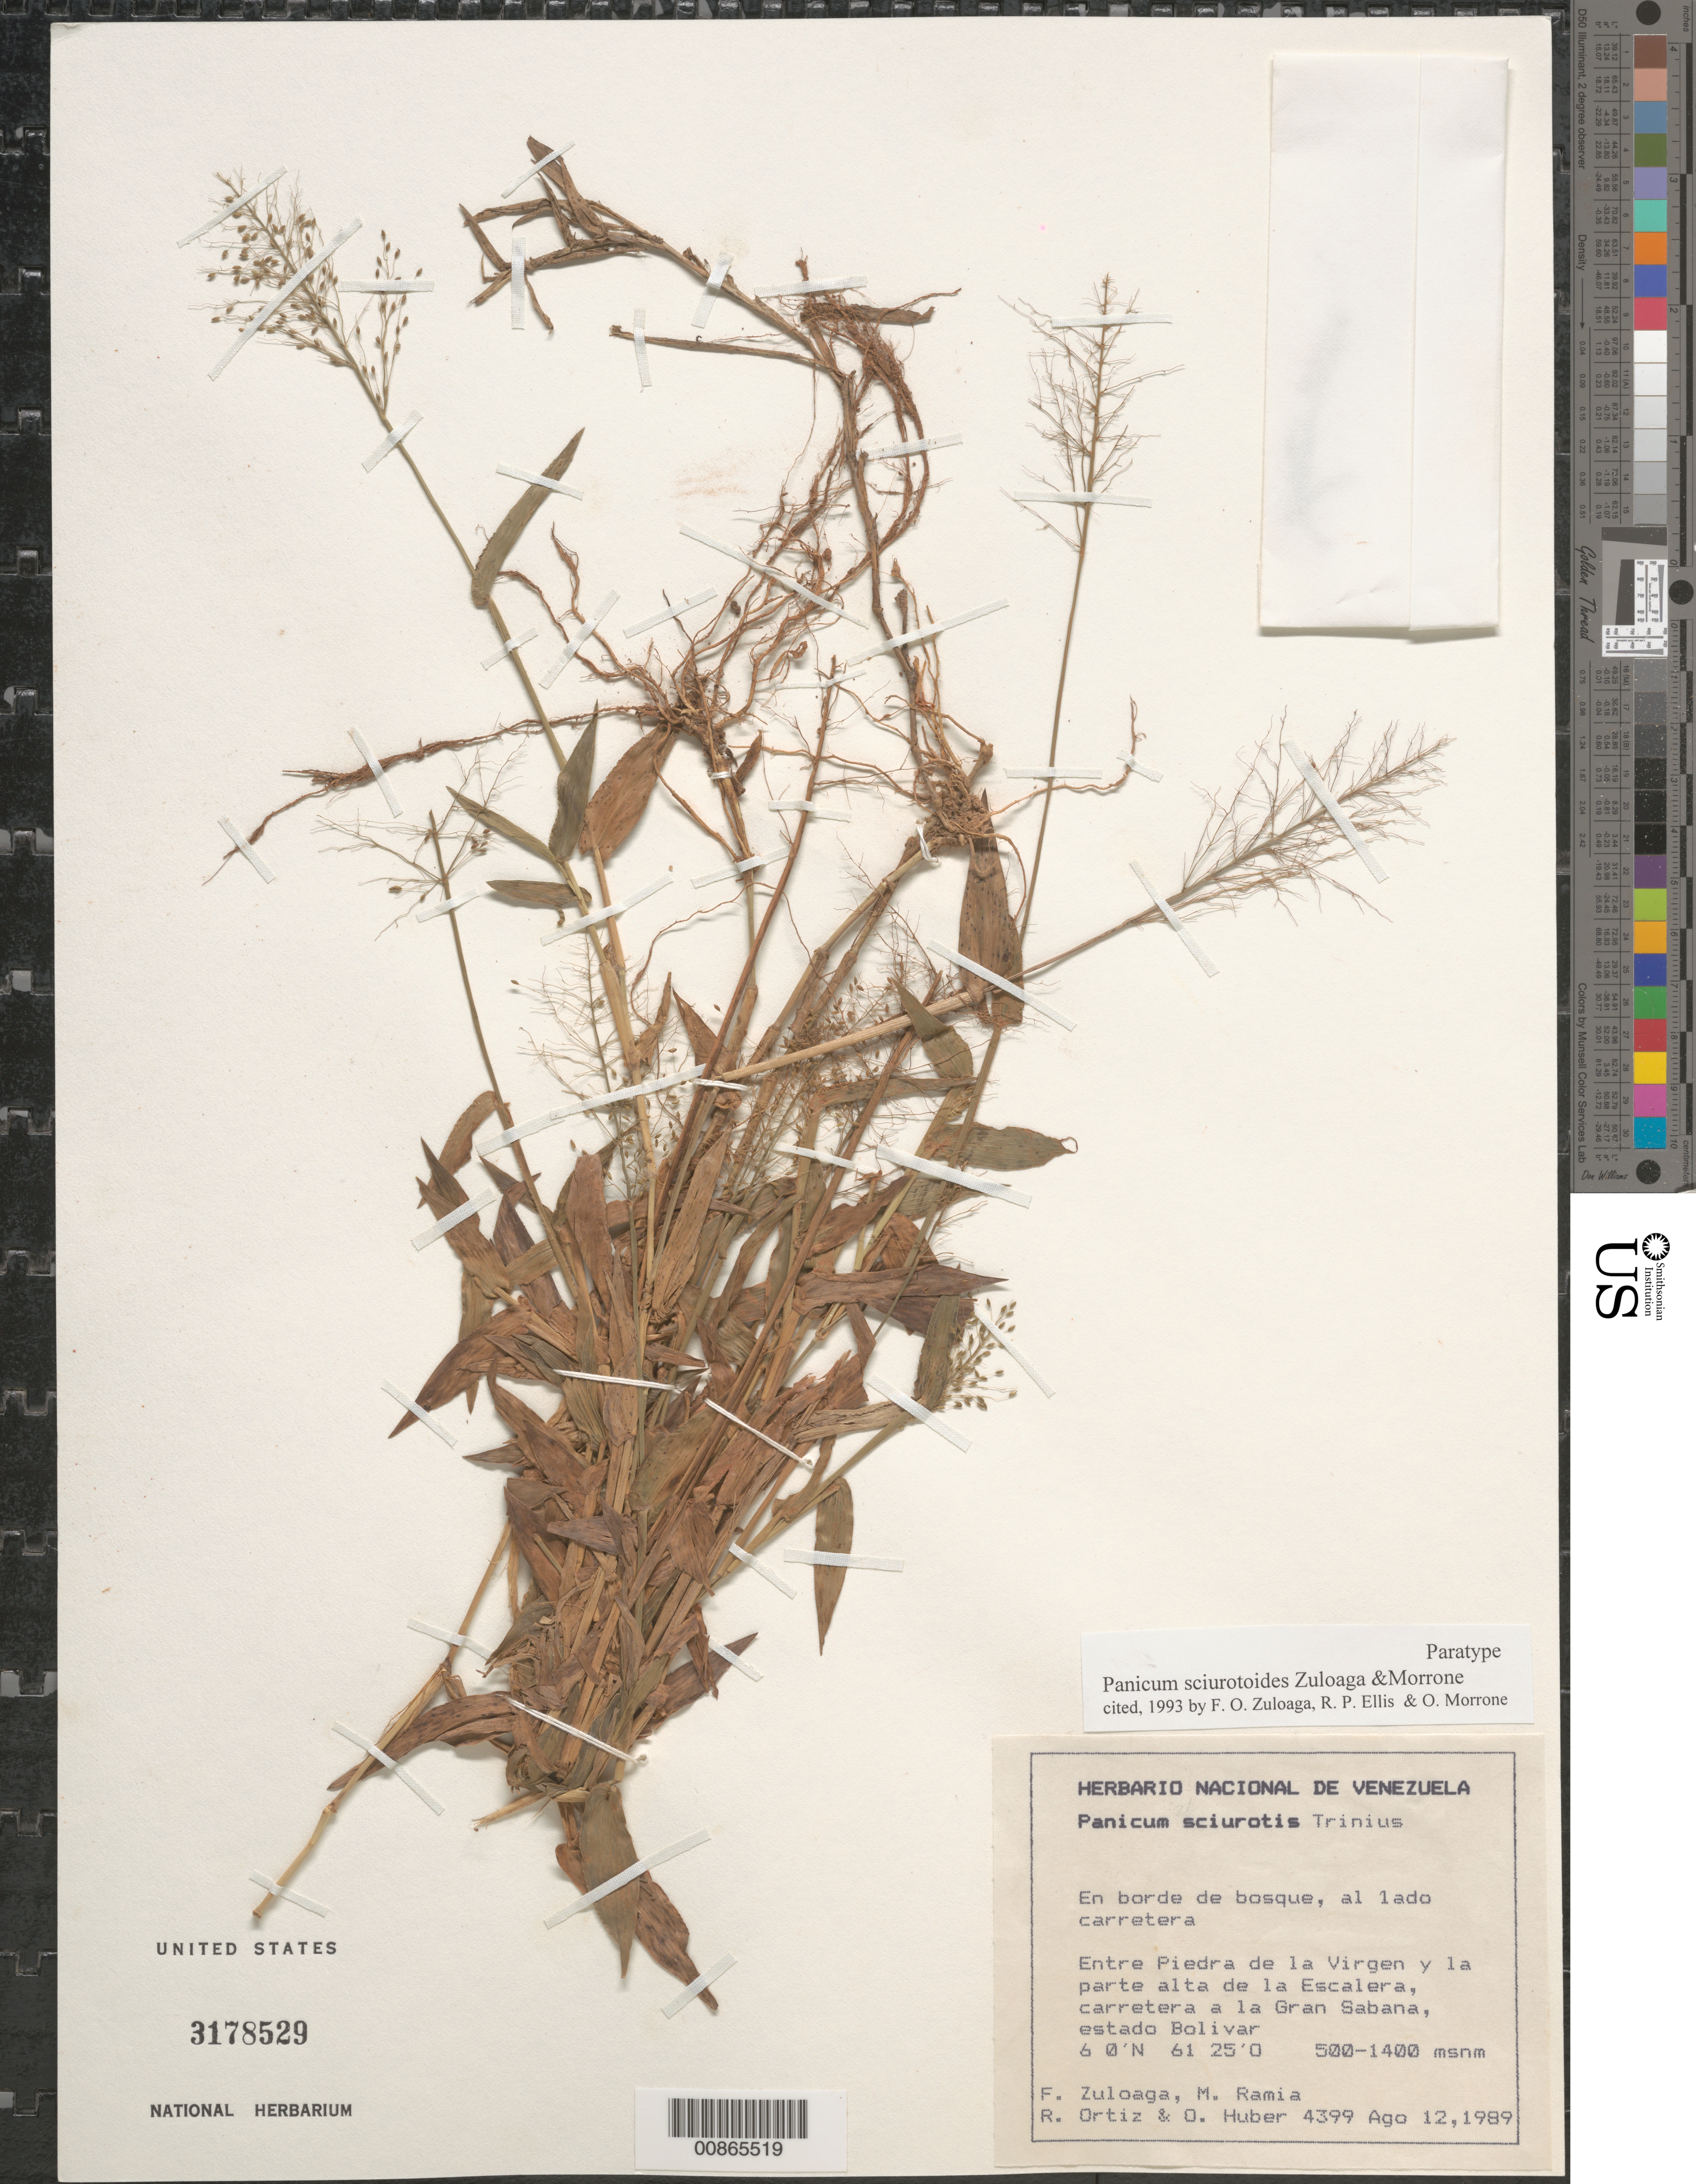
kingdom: Plantae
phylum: Tracheophyta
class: Liliopsida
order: Poales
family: Poaceae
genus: Panicum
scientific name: Panicum sciurotoides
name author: Zuloaga & Morrone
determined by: Zuloaga, F. O.; Ellis, R. P.; Morrone, O. N.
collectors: F. O. Zuloaga, M. Ramia, R. Ortíz & O. Huber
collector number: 4399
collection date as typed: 12-Aug-89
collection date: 1989-08-12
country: Venezuela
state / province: Bolívar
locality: Gran Sabana, entre Piedra de la Virgen y la parte alta de la Escalera, carretera a la Gran Sabana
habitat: Edge of forest, roadside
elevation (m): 500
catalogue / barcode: US 3178529